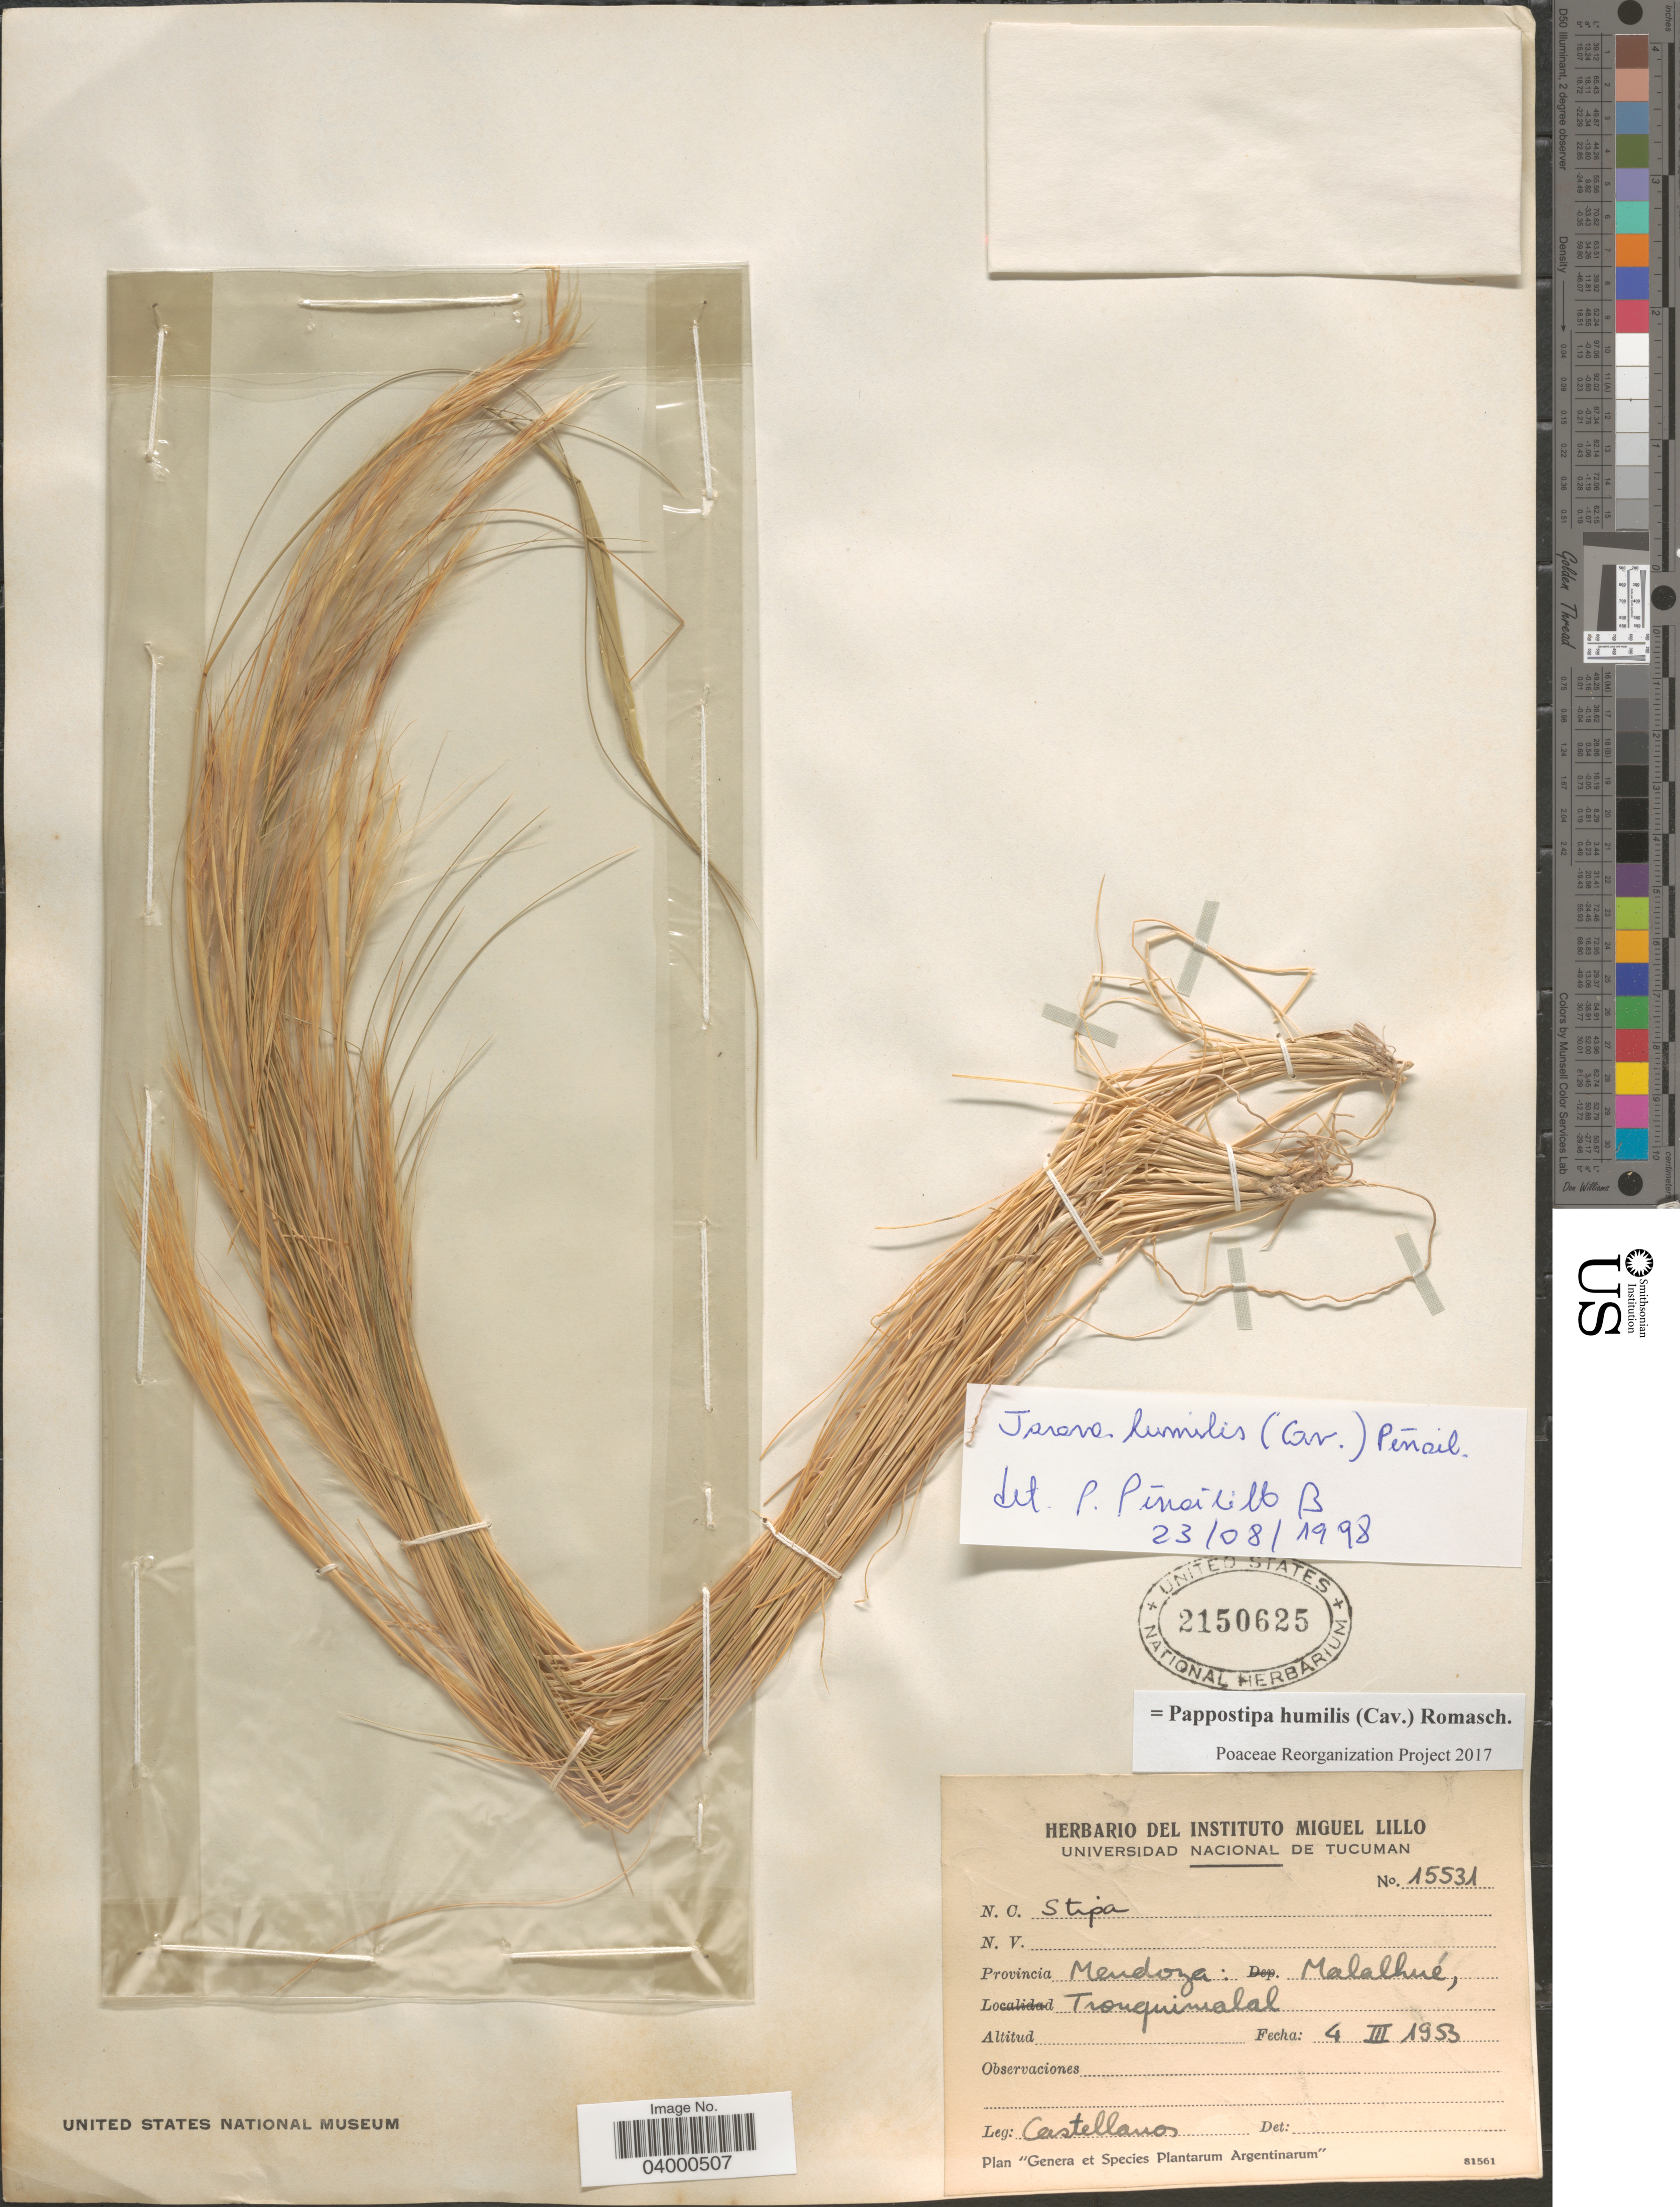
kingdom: Plantae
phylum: Tracheophyta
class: Liliopsida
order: Poales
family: Poaceae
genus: Pappostipa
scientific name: Pappostipa humilis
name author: (Cav.) Romasch.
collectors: -- Castellanos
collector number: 15531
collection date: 1953-03-04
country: Argentina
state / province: Mendoza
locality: Malalhué. Tronquimalal.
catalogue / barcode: US 2150625